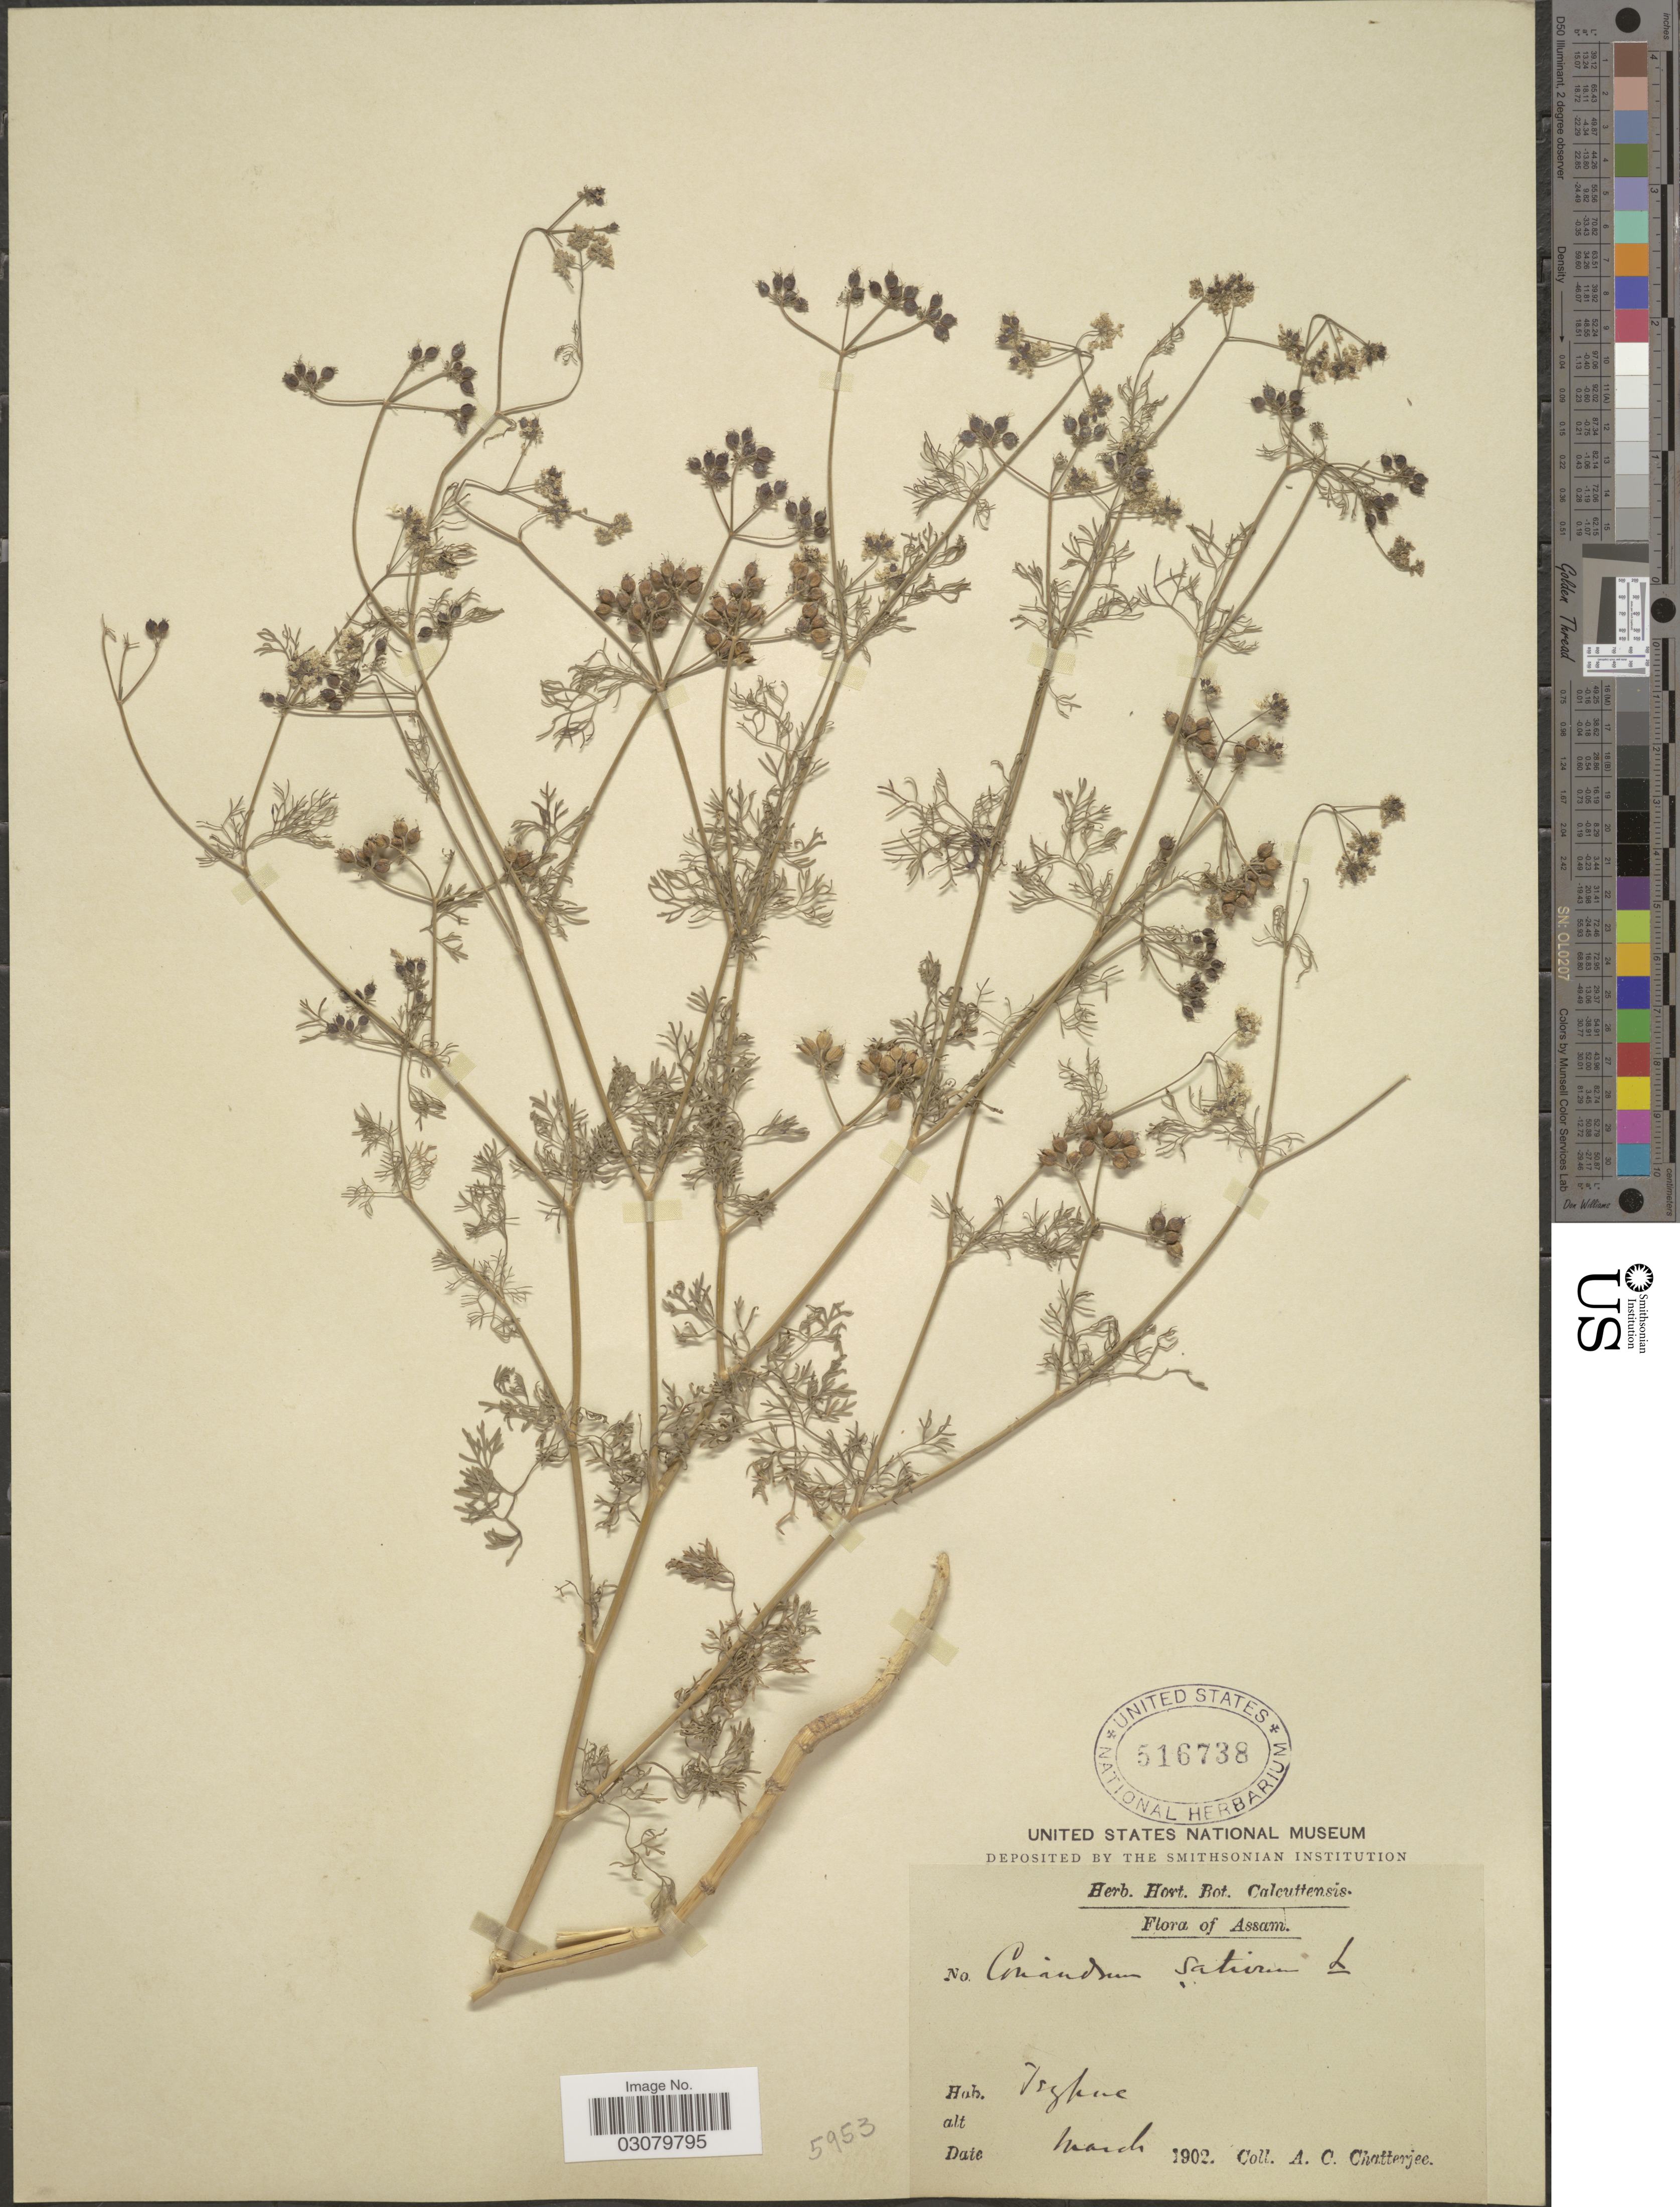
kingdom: Plantae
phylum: Tracheophyta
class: Magnoliopsida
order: Apiales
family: Apiaceae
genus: Coriandrum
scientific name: Coriandrum sativum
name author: L.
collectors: A. Chatterjee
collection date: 1902-03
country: India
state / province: Assam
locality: Tezpur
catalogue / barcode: US 516738